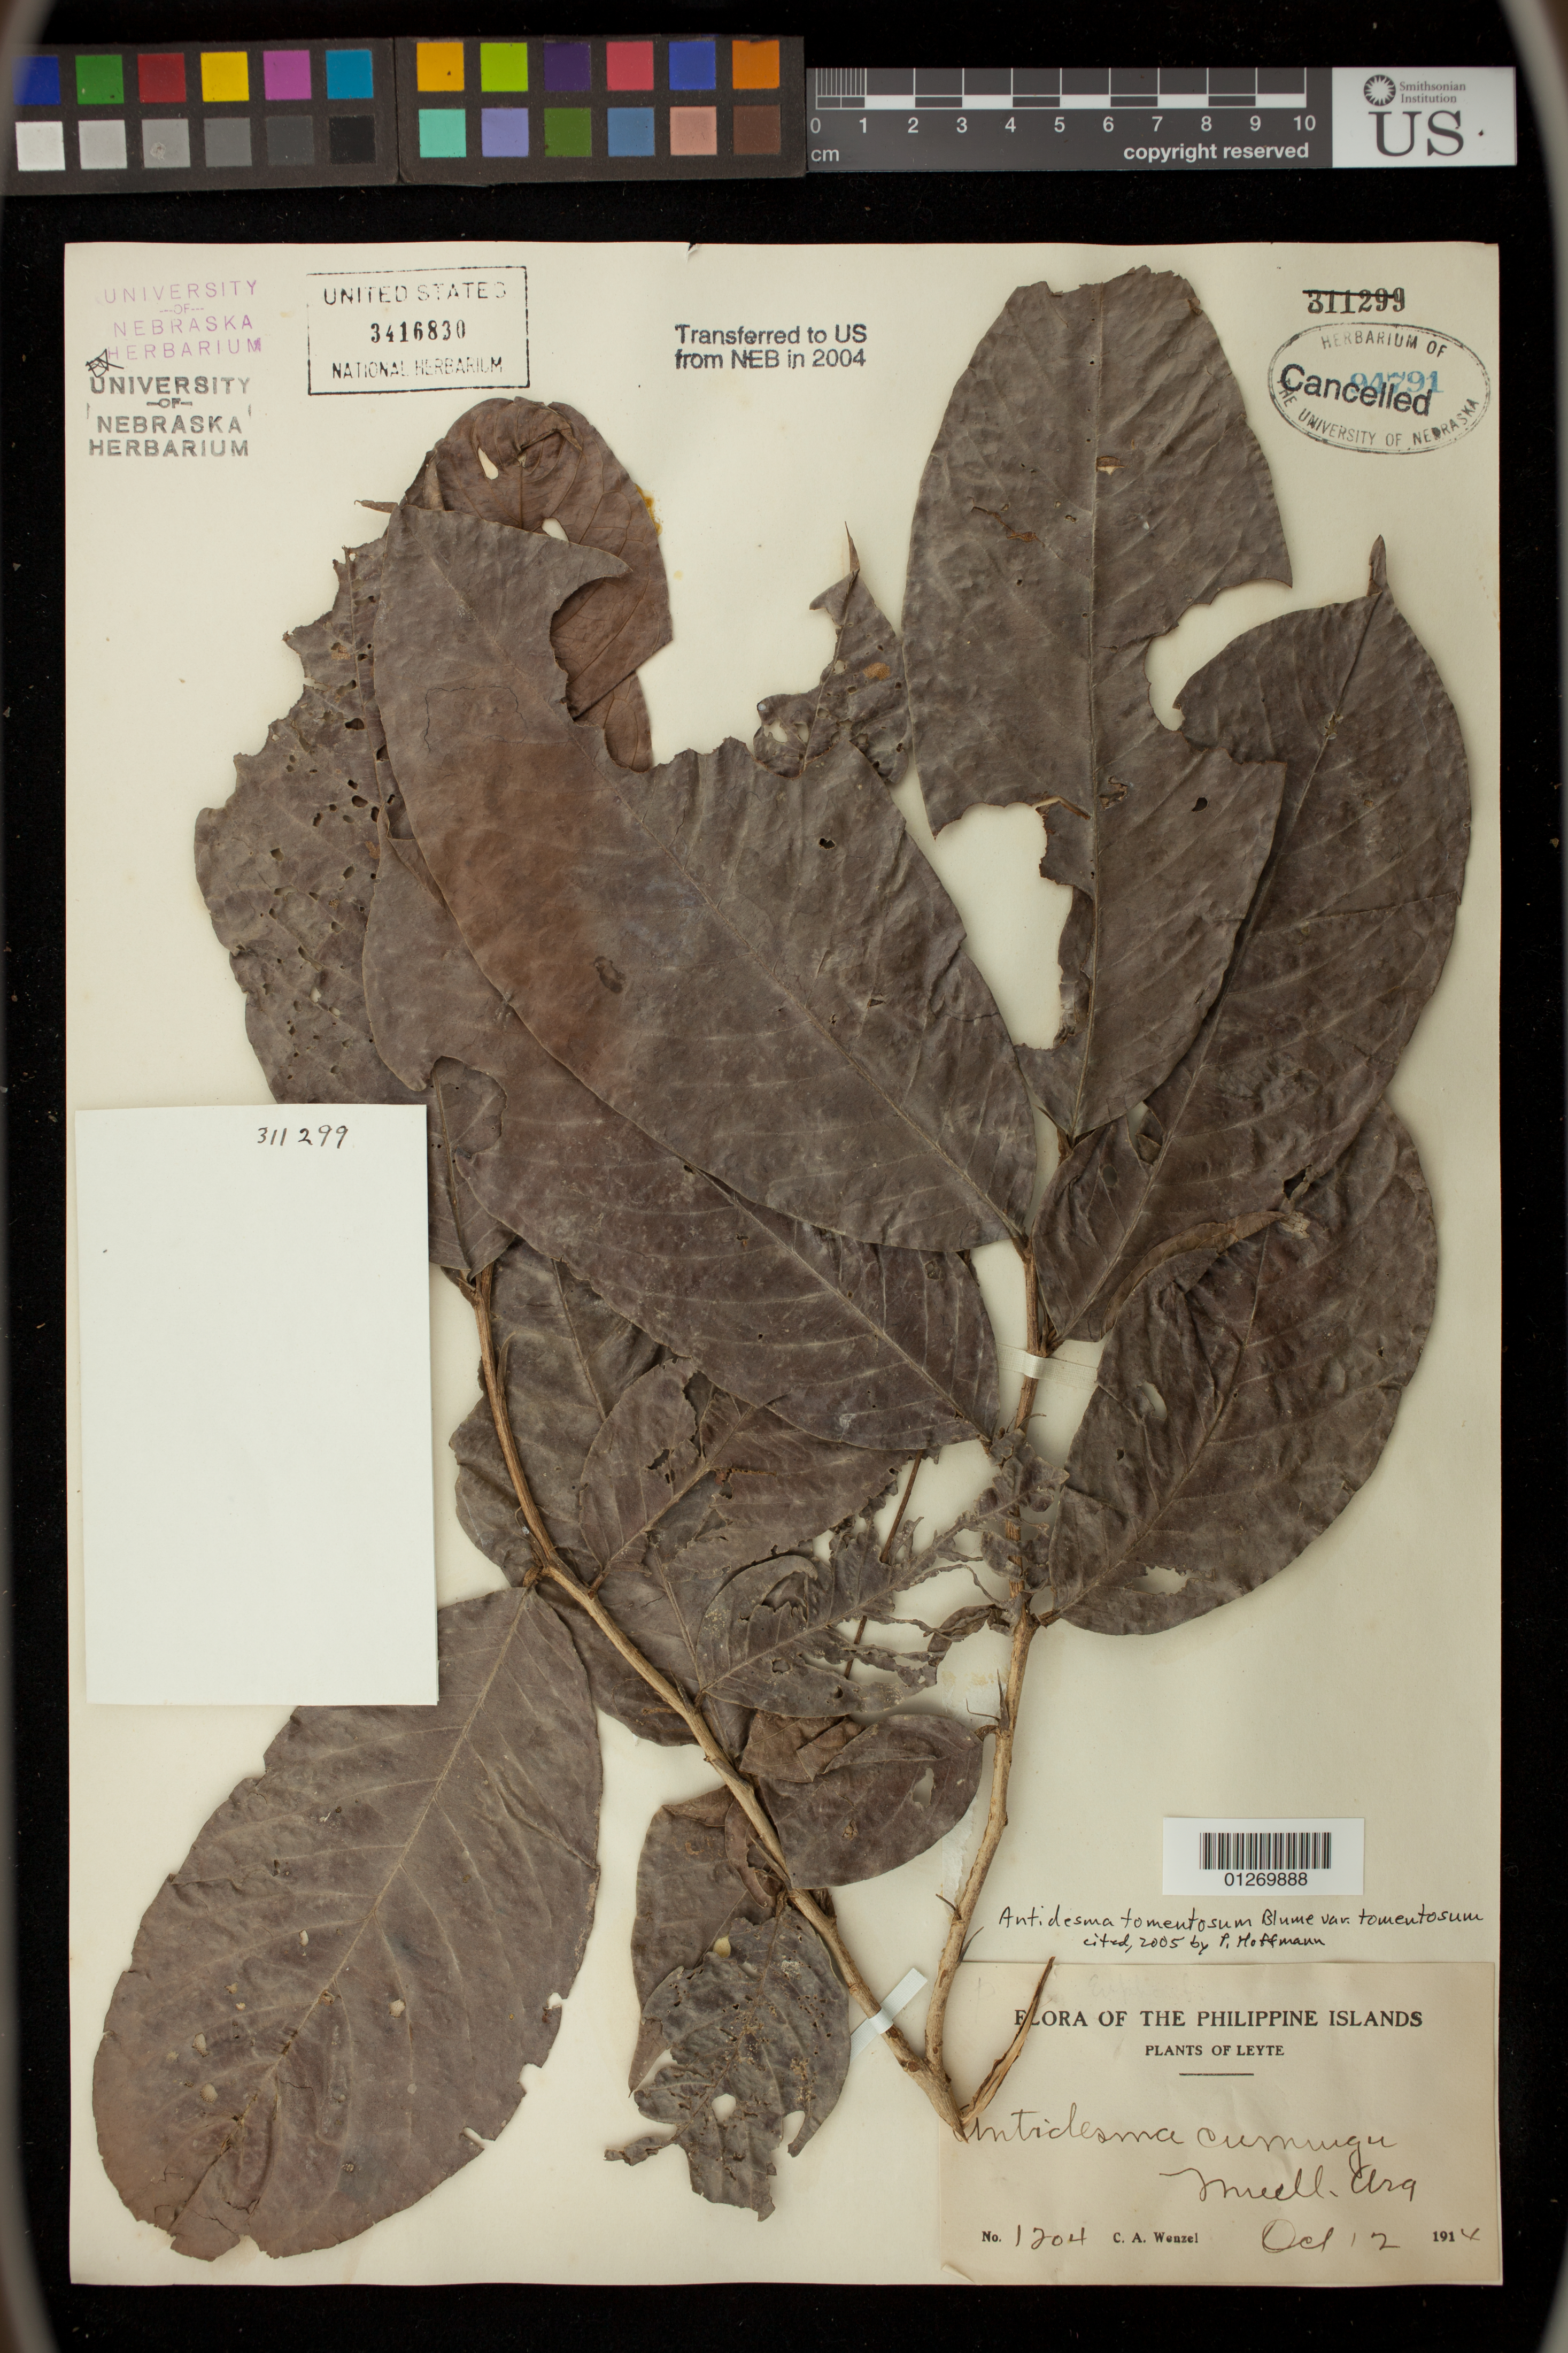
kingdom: Plantae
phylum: Tracheophyta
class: Magnoliopsida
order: Malpighiales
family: Phyllanthaceae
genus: Antidesma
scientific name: Antidesma tomentosum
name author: Blume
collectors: C. Wenzel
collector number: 1204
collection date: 1914-10-12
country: Philippines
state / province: Eastern Visayas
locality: Leyte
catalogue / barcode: US 3416830